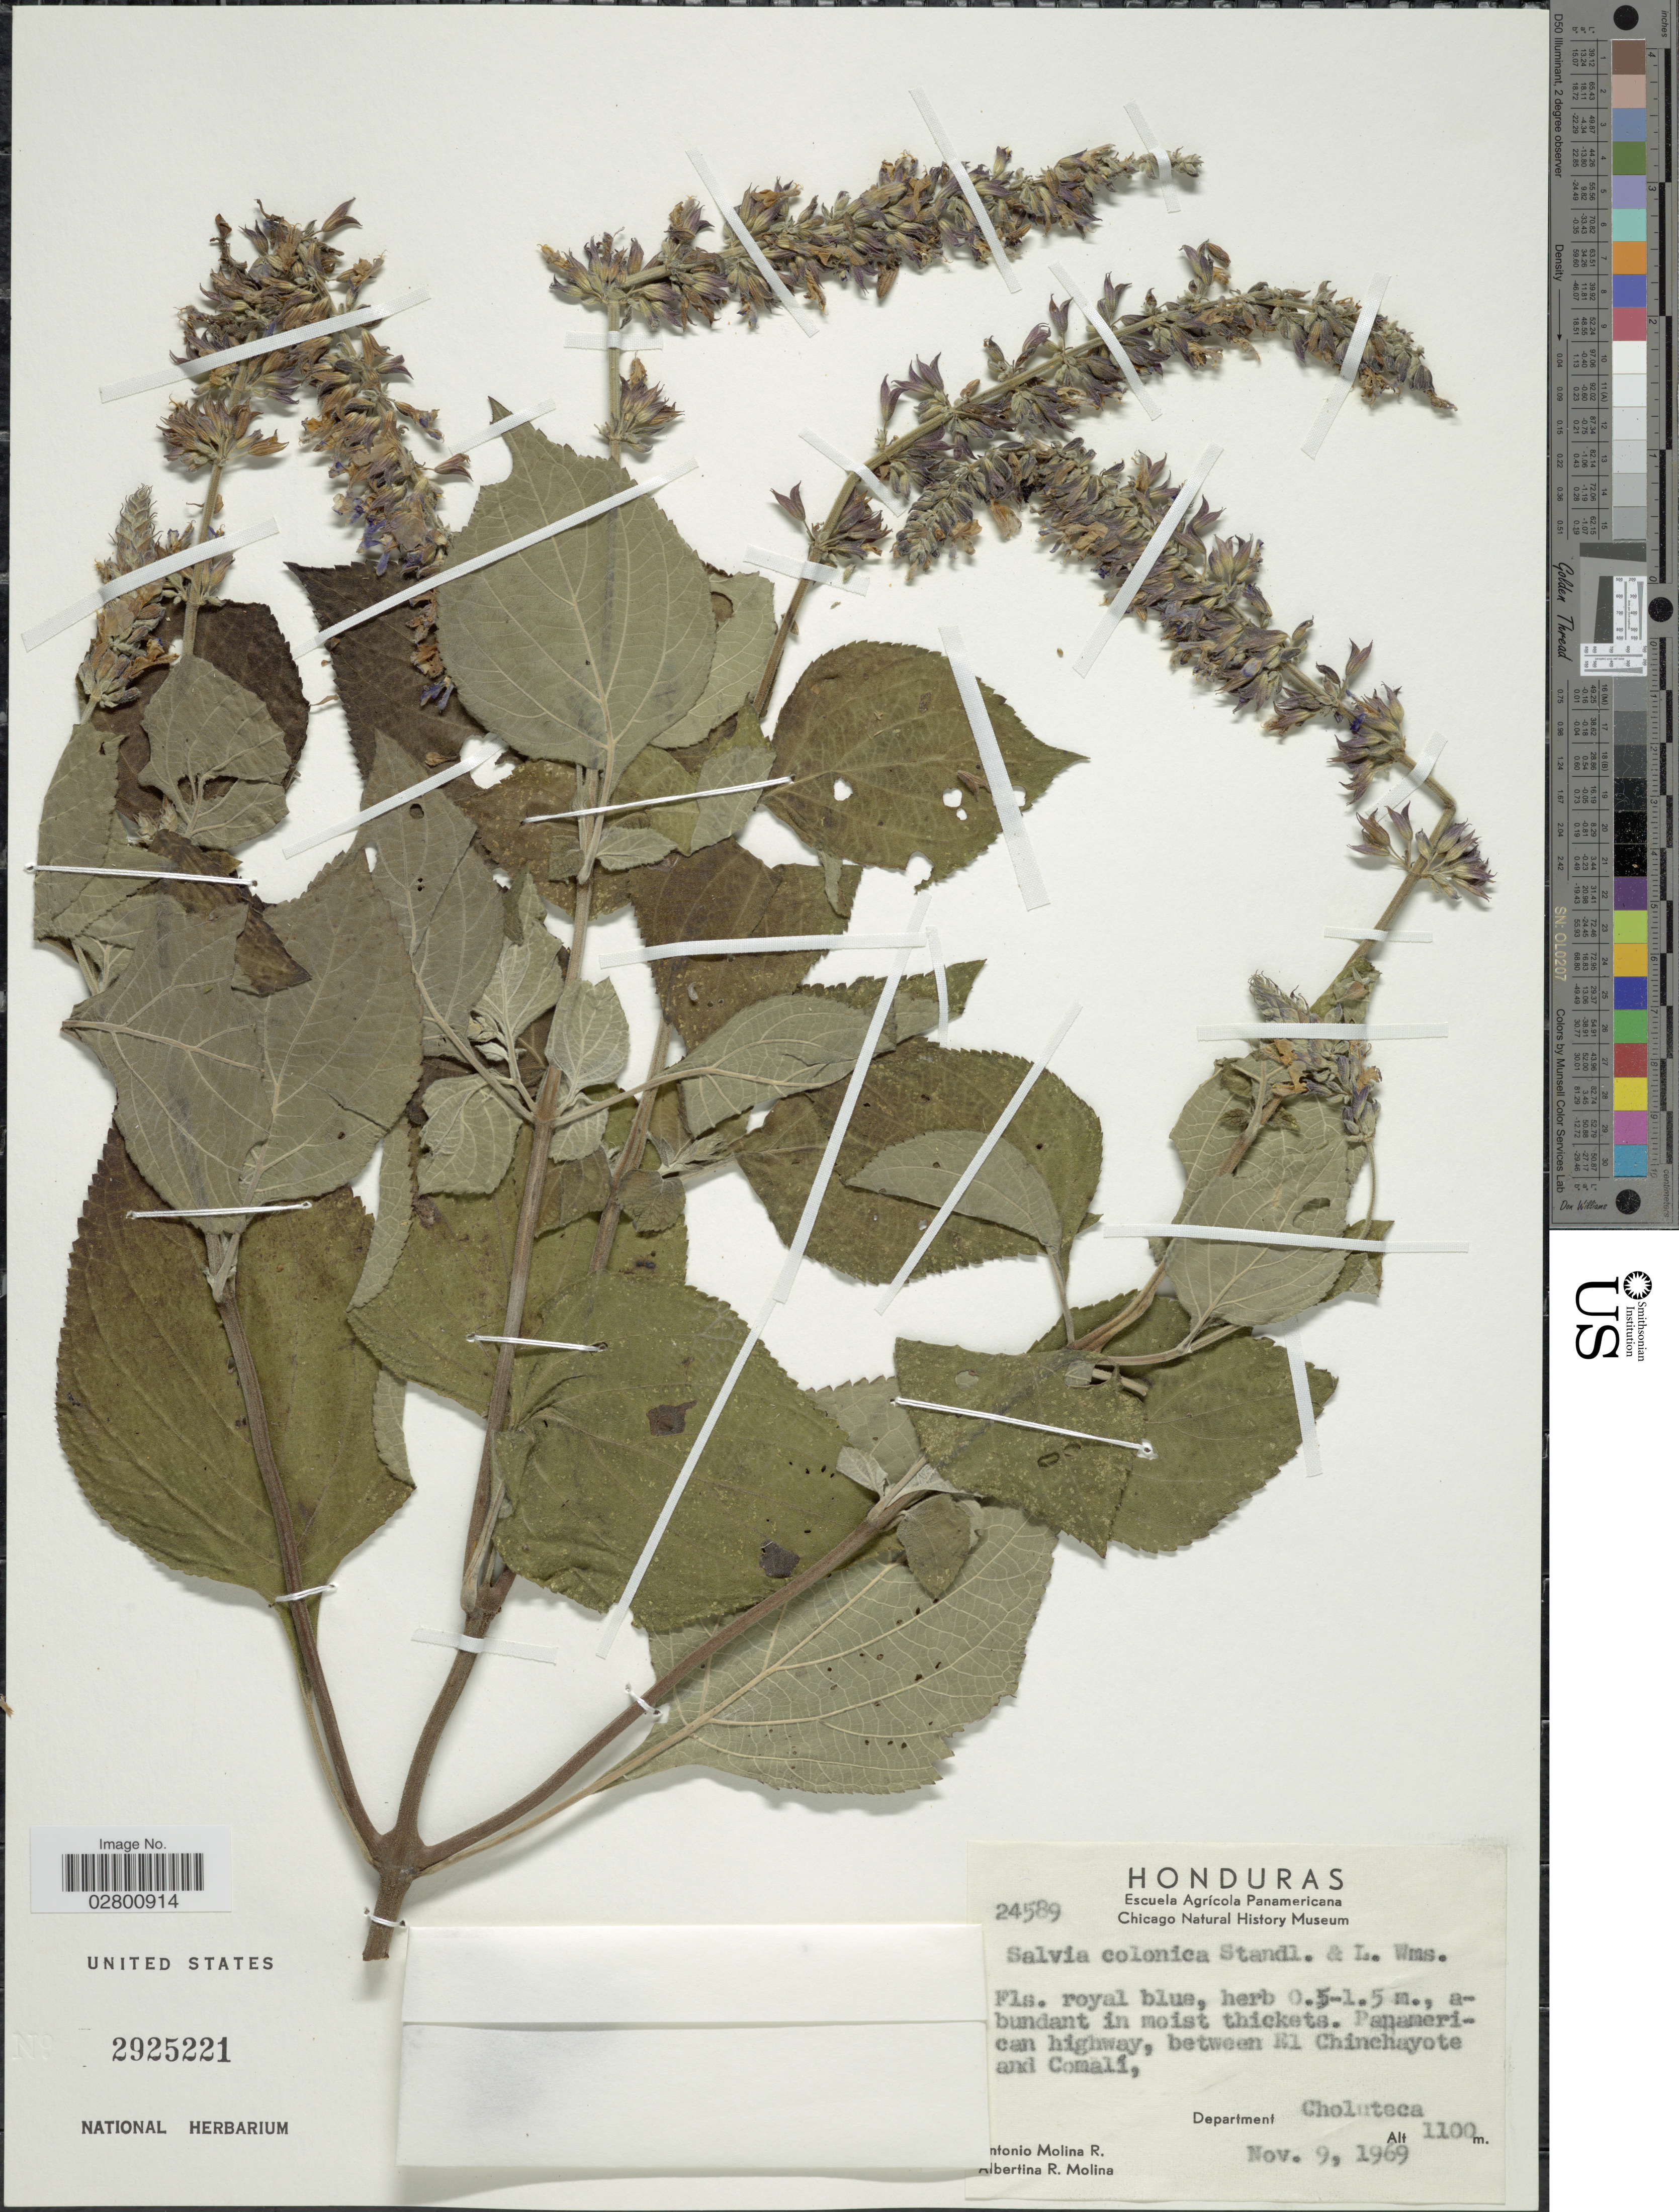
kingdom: Plantae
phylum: Tracheophyta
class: Magnoliopsida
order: Lamiales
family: Lamiaceae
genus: Salvia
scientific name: Salvia colonica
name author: Standl. et al.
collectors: A. Molina R. & A. R. Molina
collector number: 24589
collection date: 1969-11-09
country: Honduras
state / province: Choluteca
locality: Abundant in moist thickets. Panamerican highway, between El Chinchayote and Comalí. Department Choluteca.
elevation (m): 1100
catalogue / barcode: US 2925221